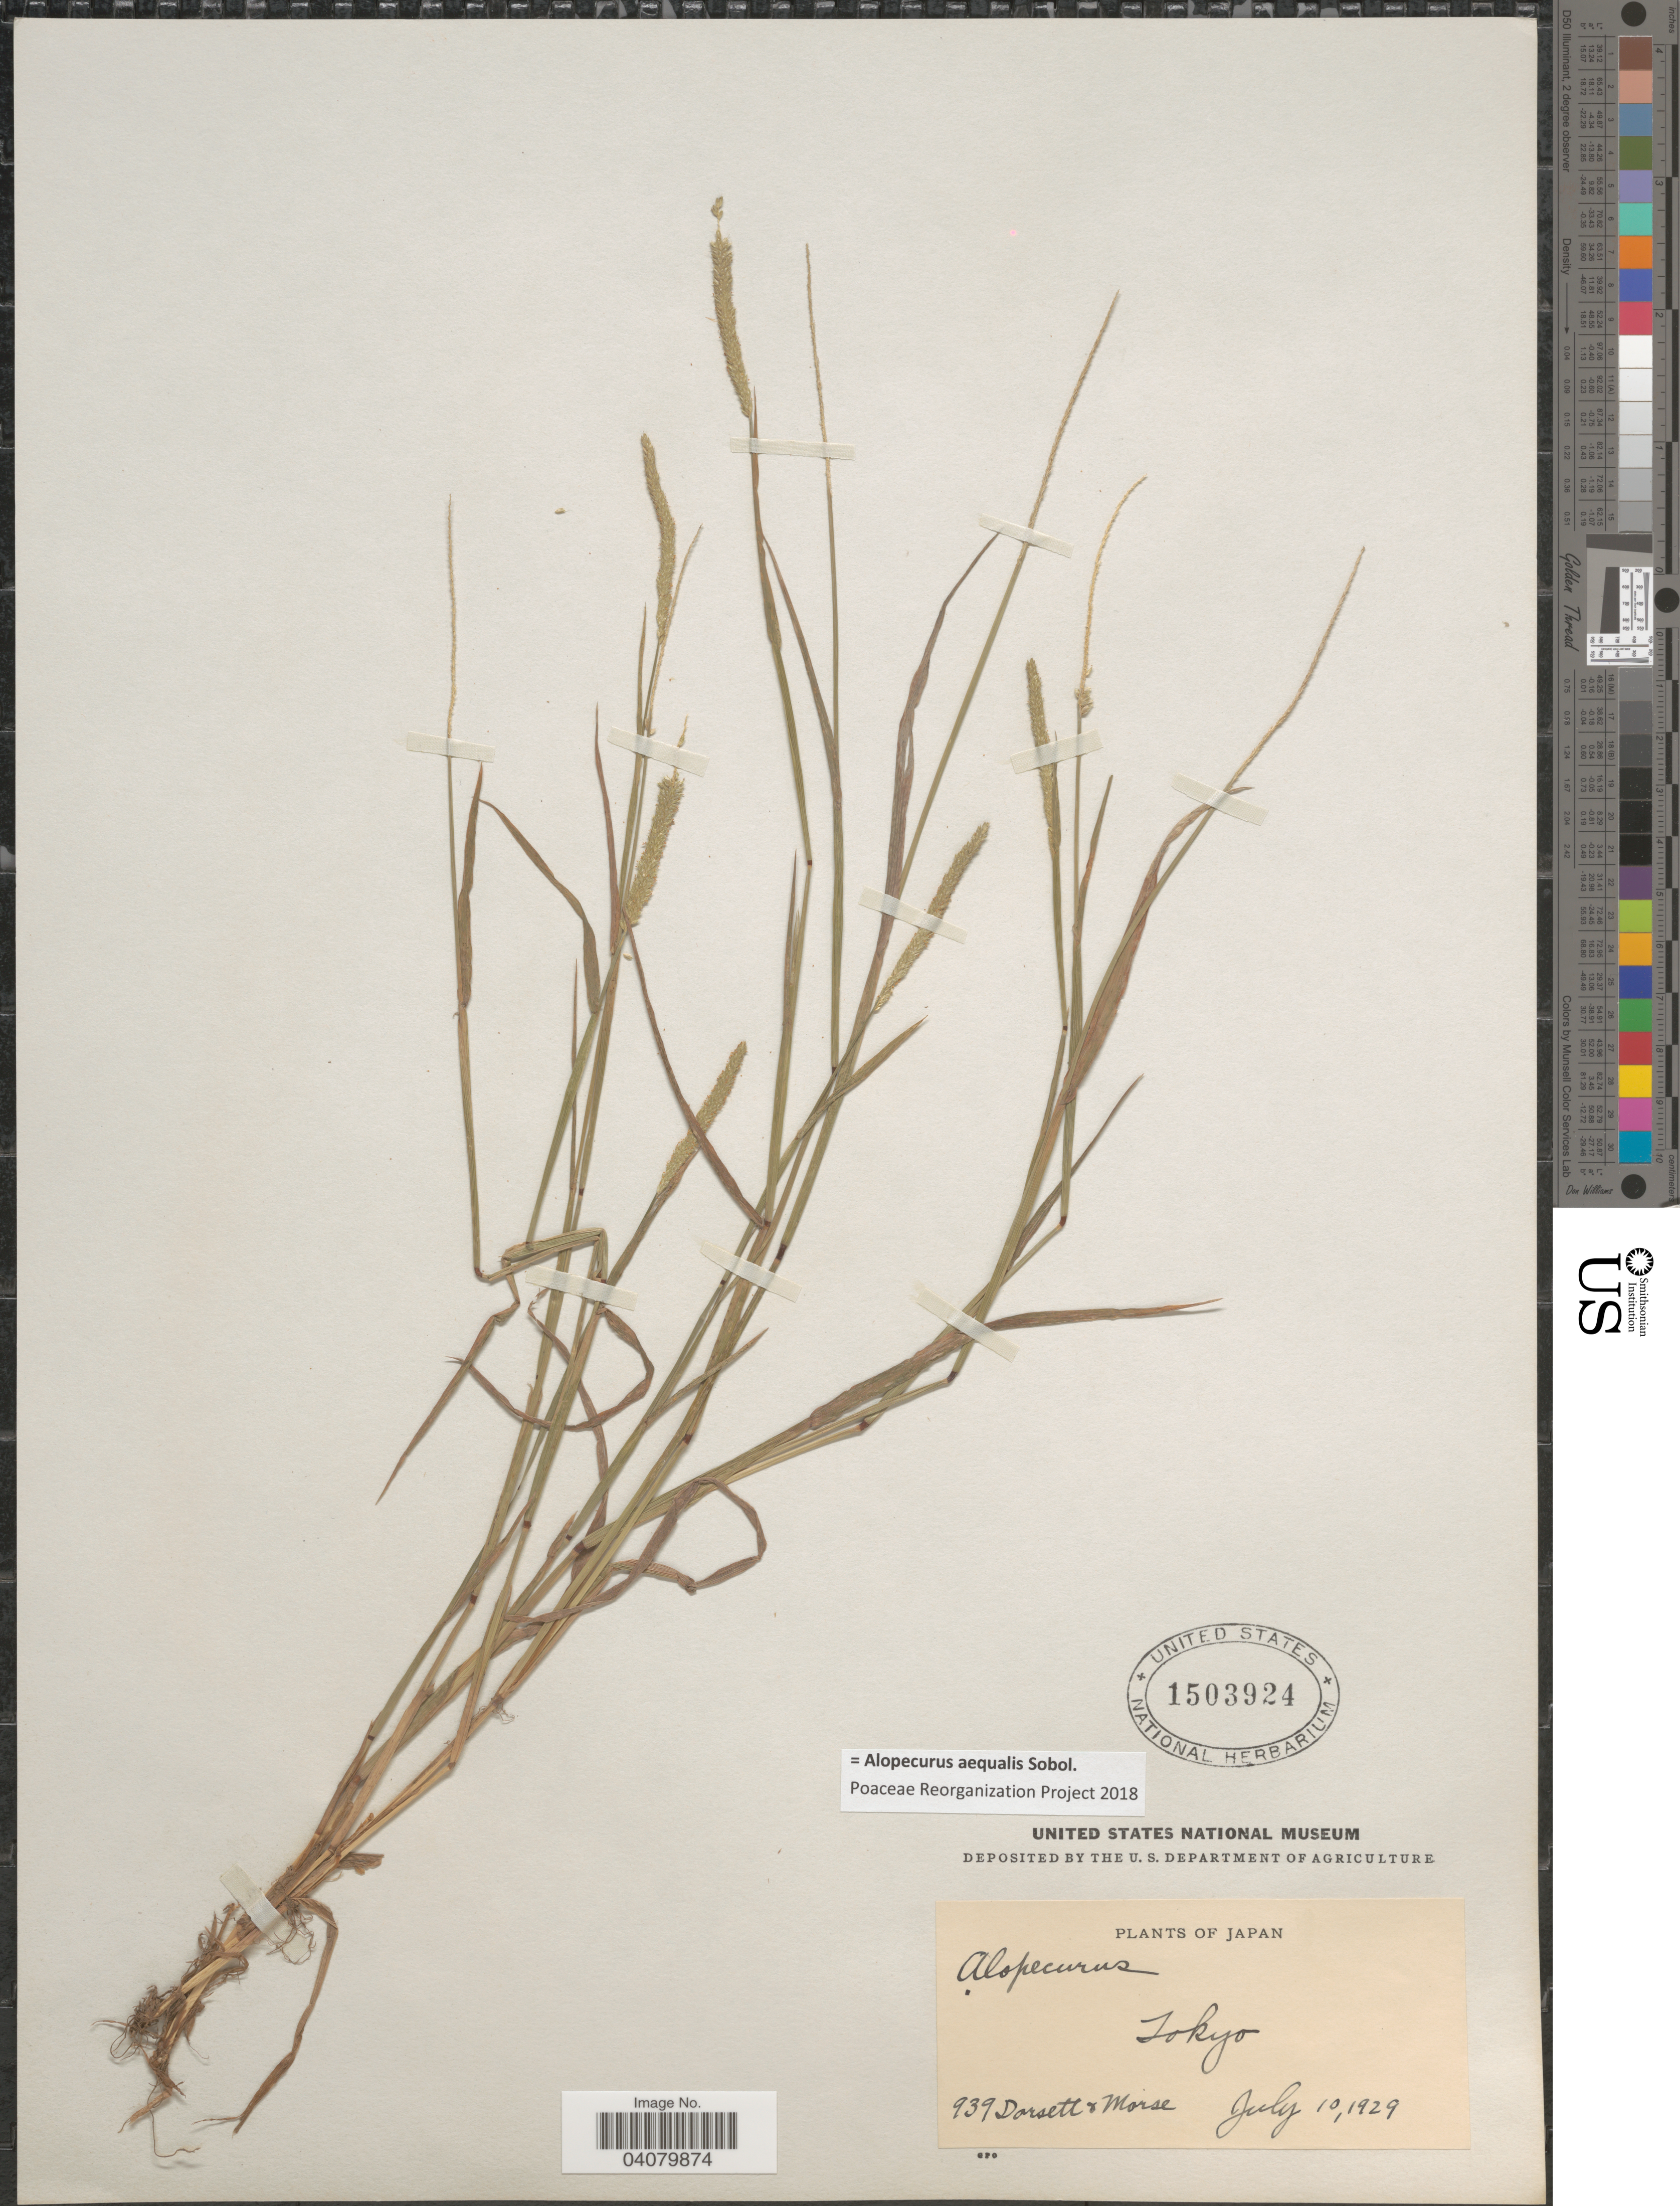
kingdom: Plantae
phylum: Tracheophyta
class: Liliopsida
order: Poales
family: Poaceae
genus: Alopecurus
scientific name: Alopecurus aequalis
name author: Sobol.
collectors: -- Dorsett & -. Morse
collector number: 939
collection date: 1929-07-10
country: Japan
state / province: Tokyo, Federal City of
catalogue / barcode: US 1503924